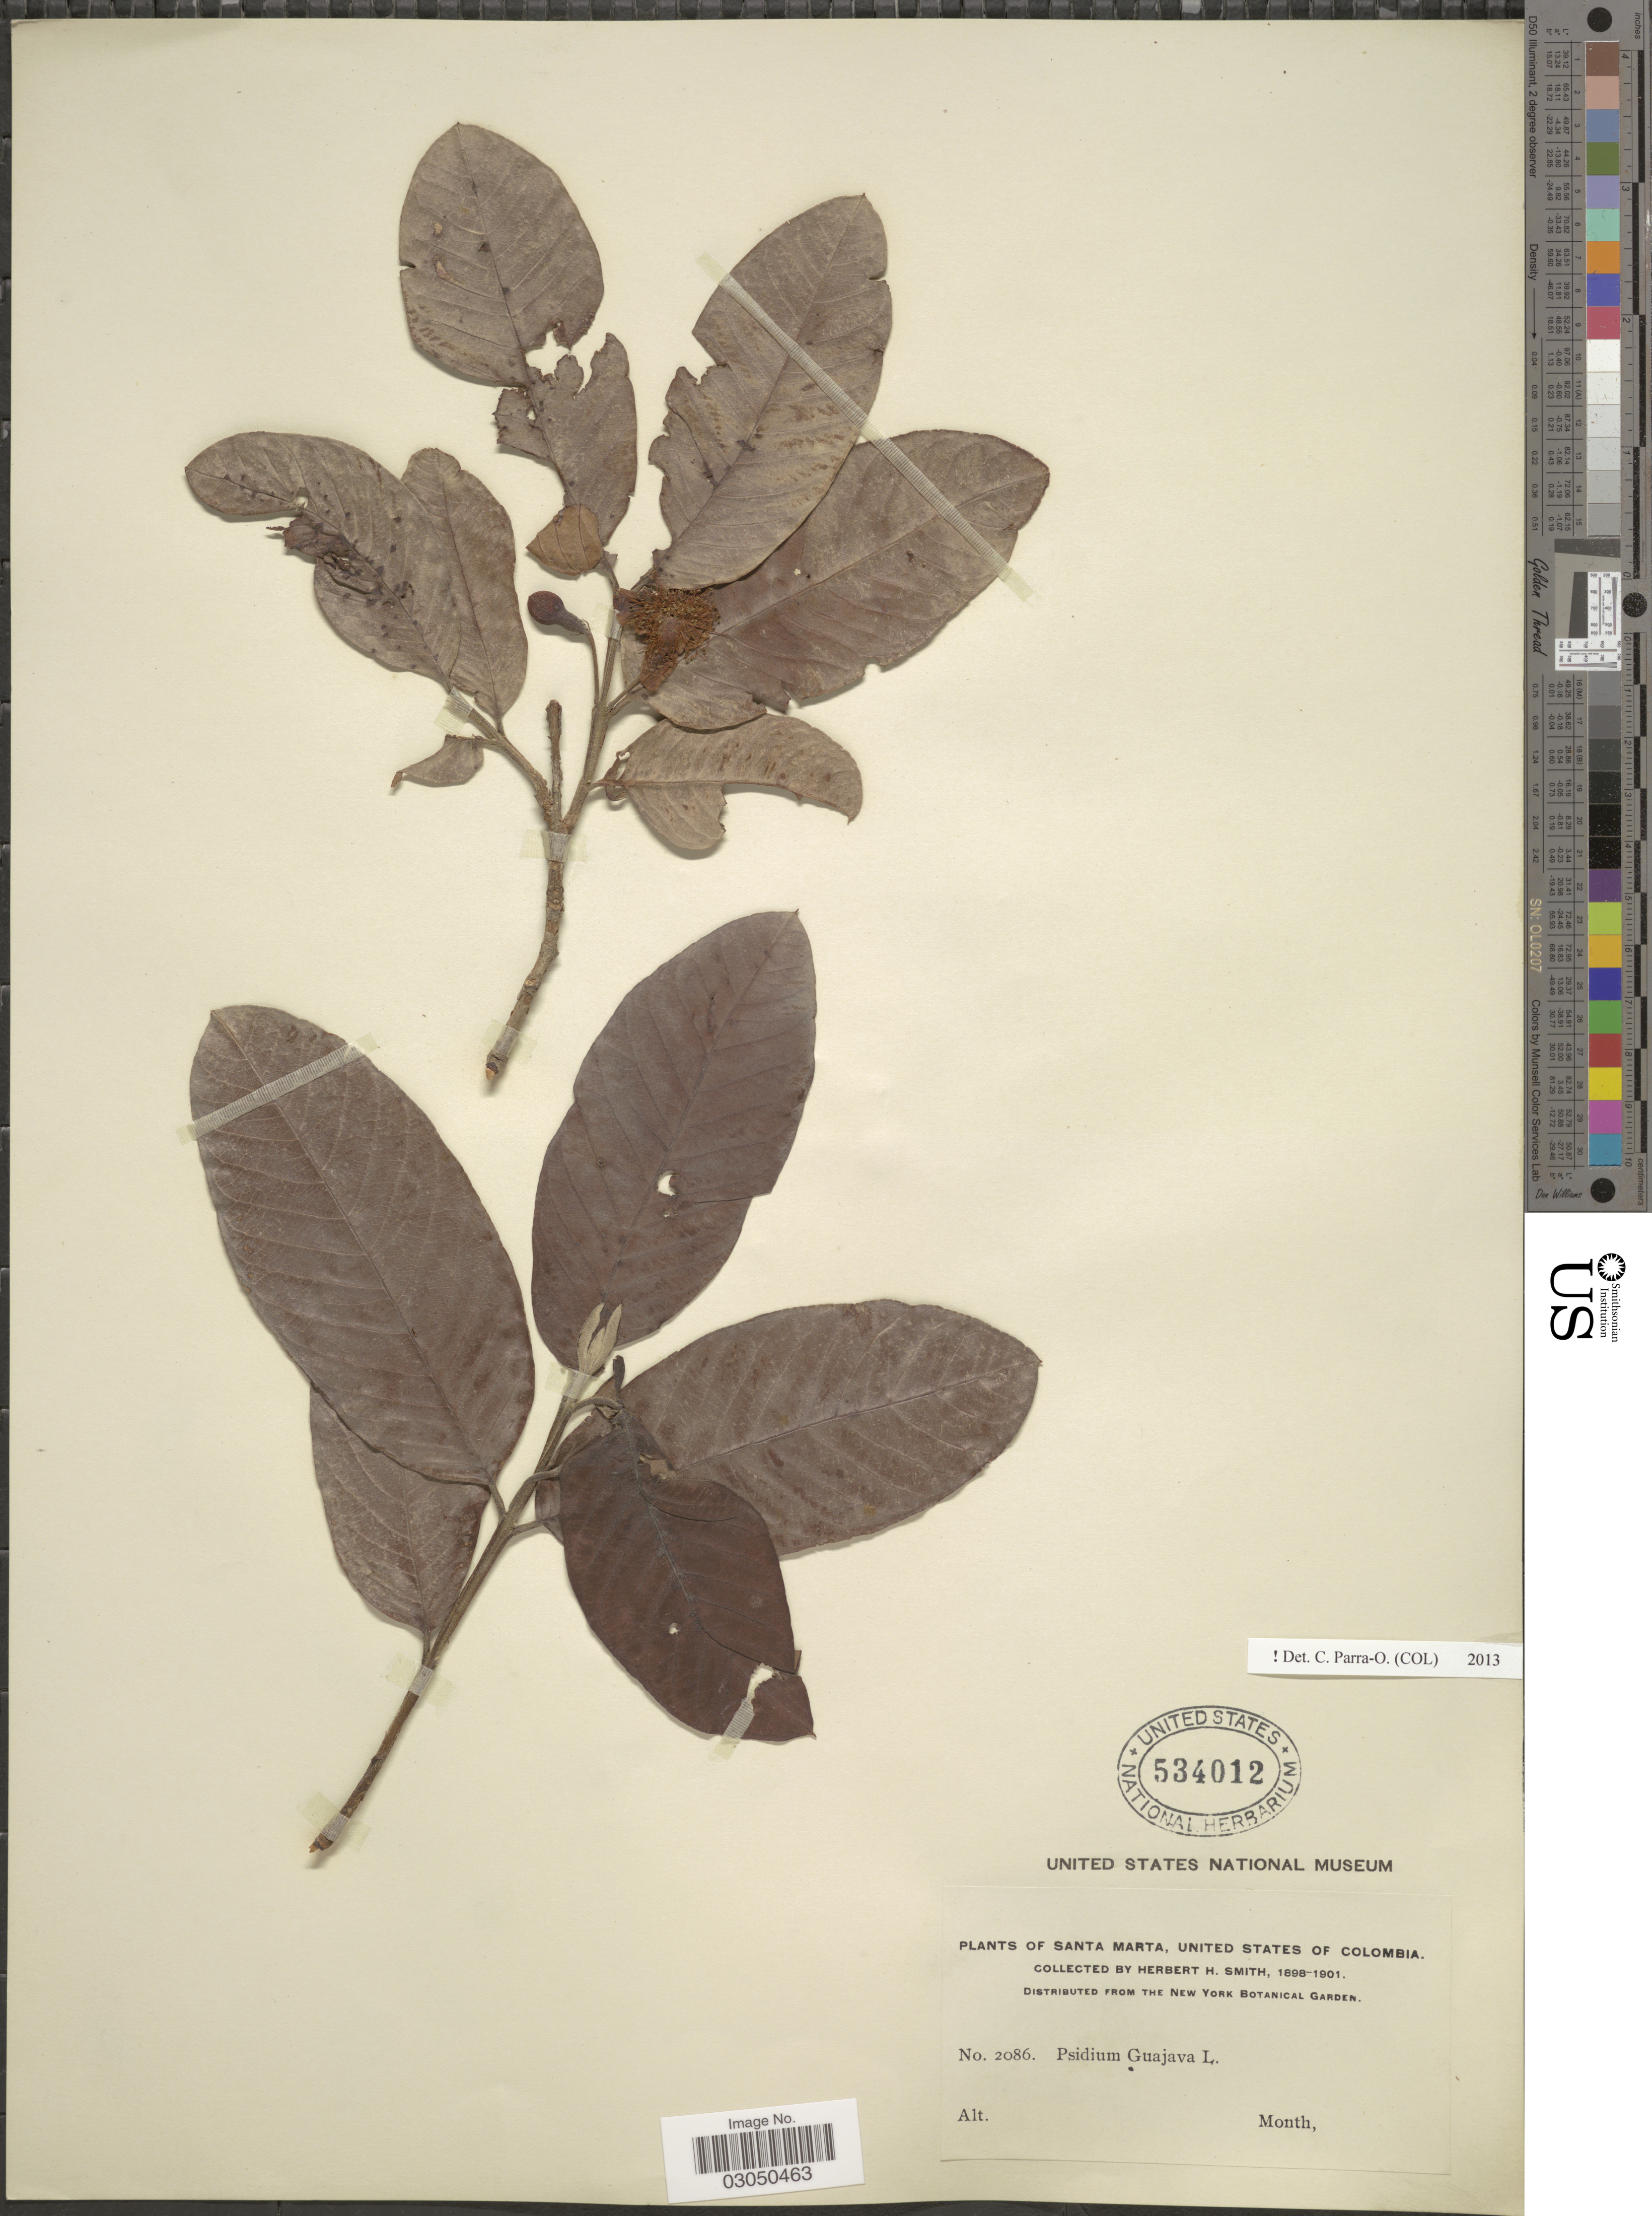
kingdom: Plantae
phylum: Tracheophyta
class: Magnoliopsida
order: Myrtales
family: Myrtaceae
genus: Psidium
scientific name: Psidium guajava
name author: L.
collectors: Herbert H. Smith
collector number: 2086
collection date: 1898/1901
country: Colombia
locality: Santa Marta, United States of Colombia.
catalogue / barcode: US 534012